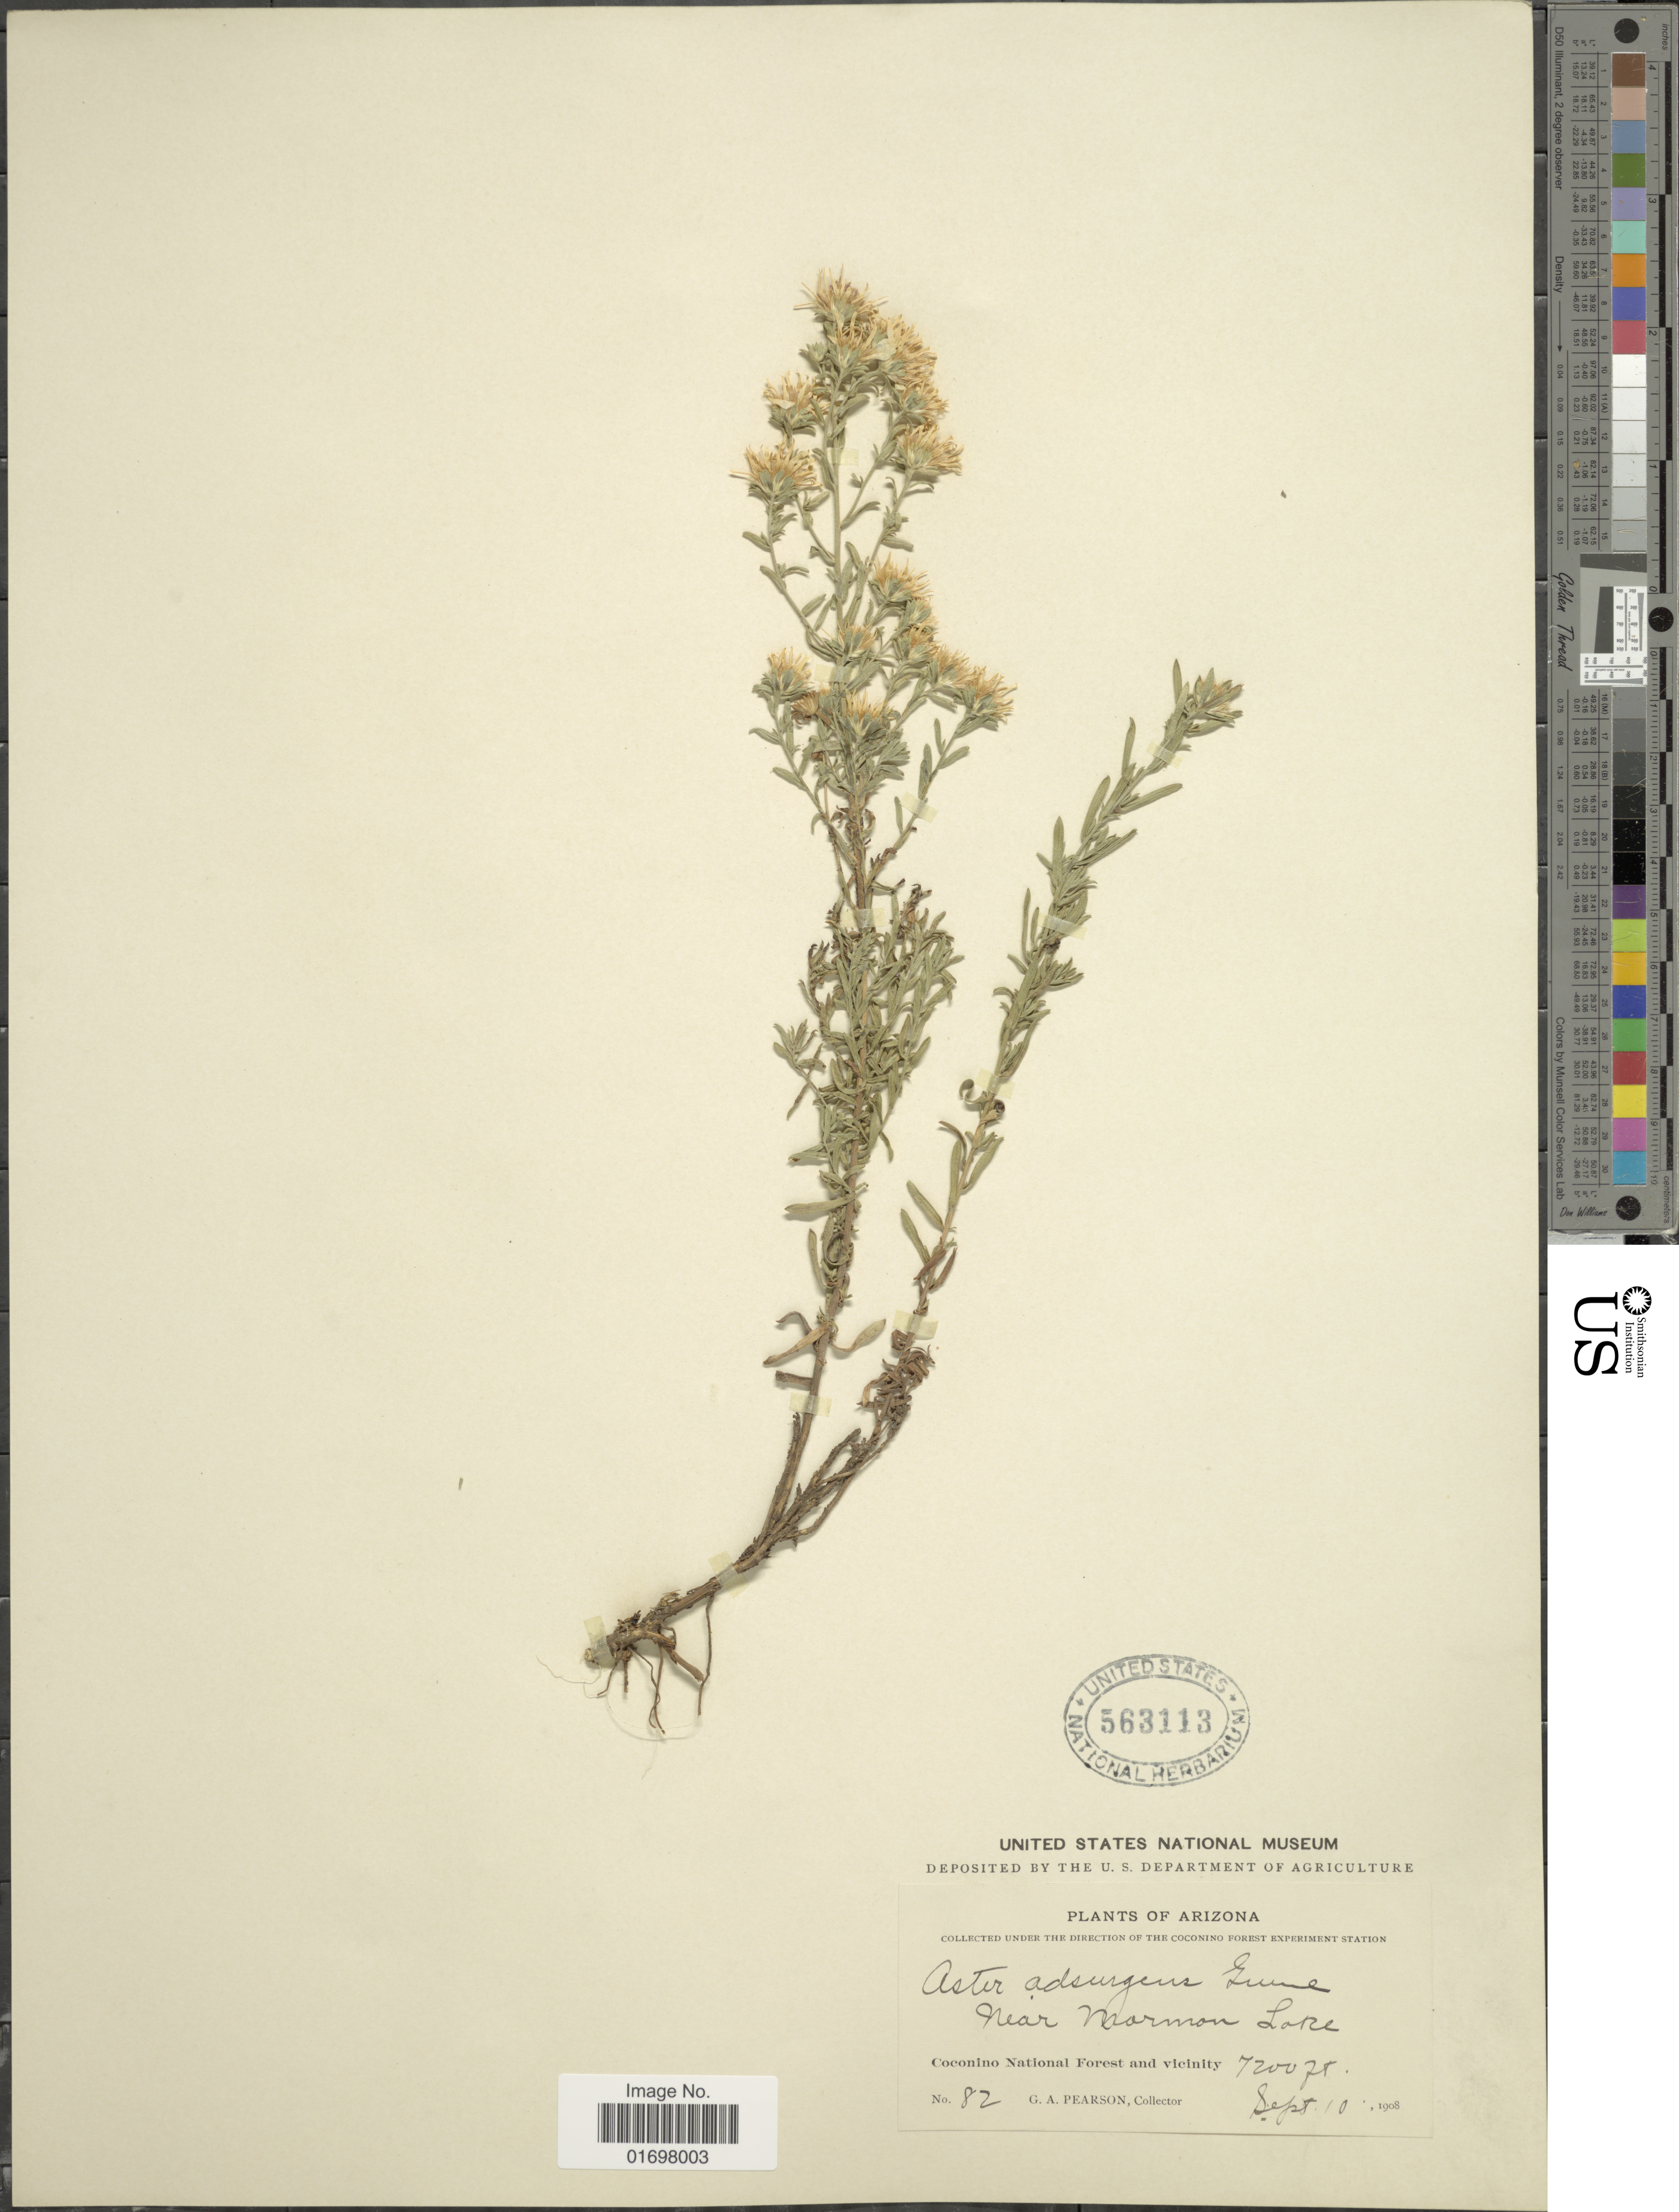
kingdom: Plantae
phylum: Tracheophyta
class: Magnoliopsida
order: Asterales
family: Asteraceae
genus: Symphyotrichum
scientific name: Symphyotrichum falcatum var. commutatum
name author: (Torr. & A. Gray) G.L. Nesom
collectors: G. A. Pearson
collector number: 82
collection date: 1908-09-10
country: United States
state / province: Arizona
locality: Near Mormon Lake, Coconino National Forest and Vicinity .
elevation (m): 2195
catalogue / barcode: US 563113